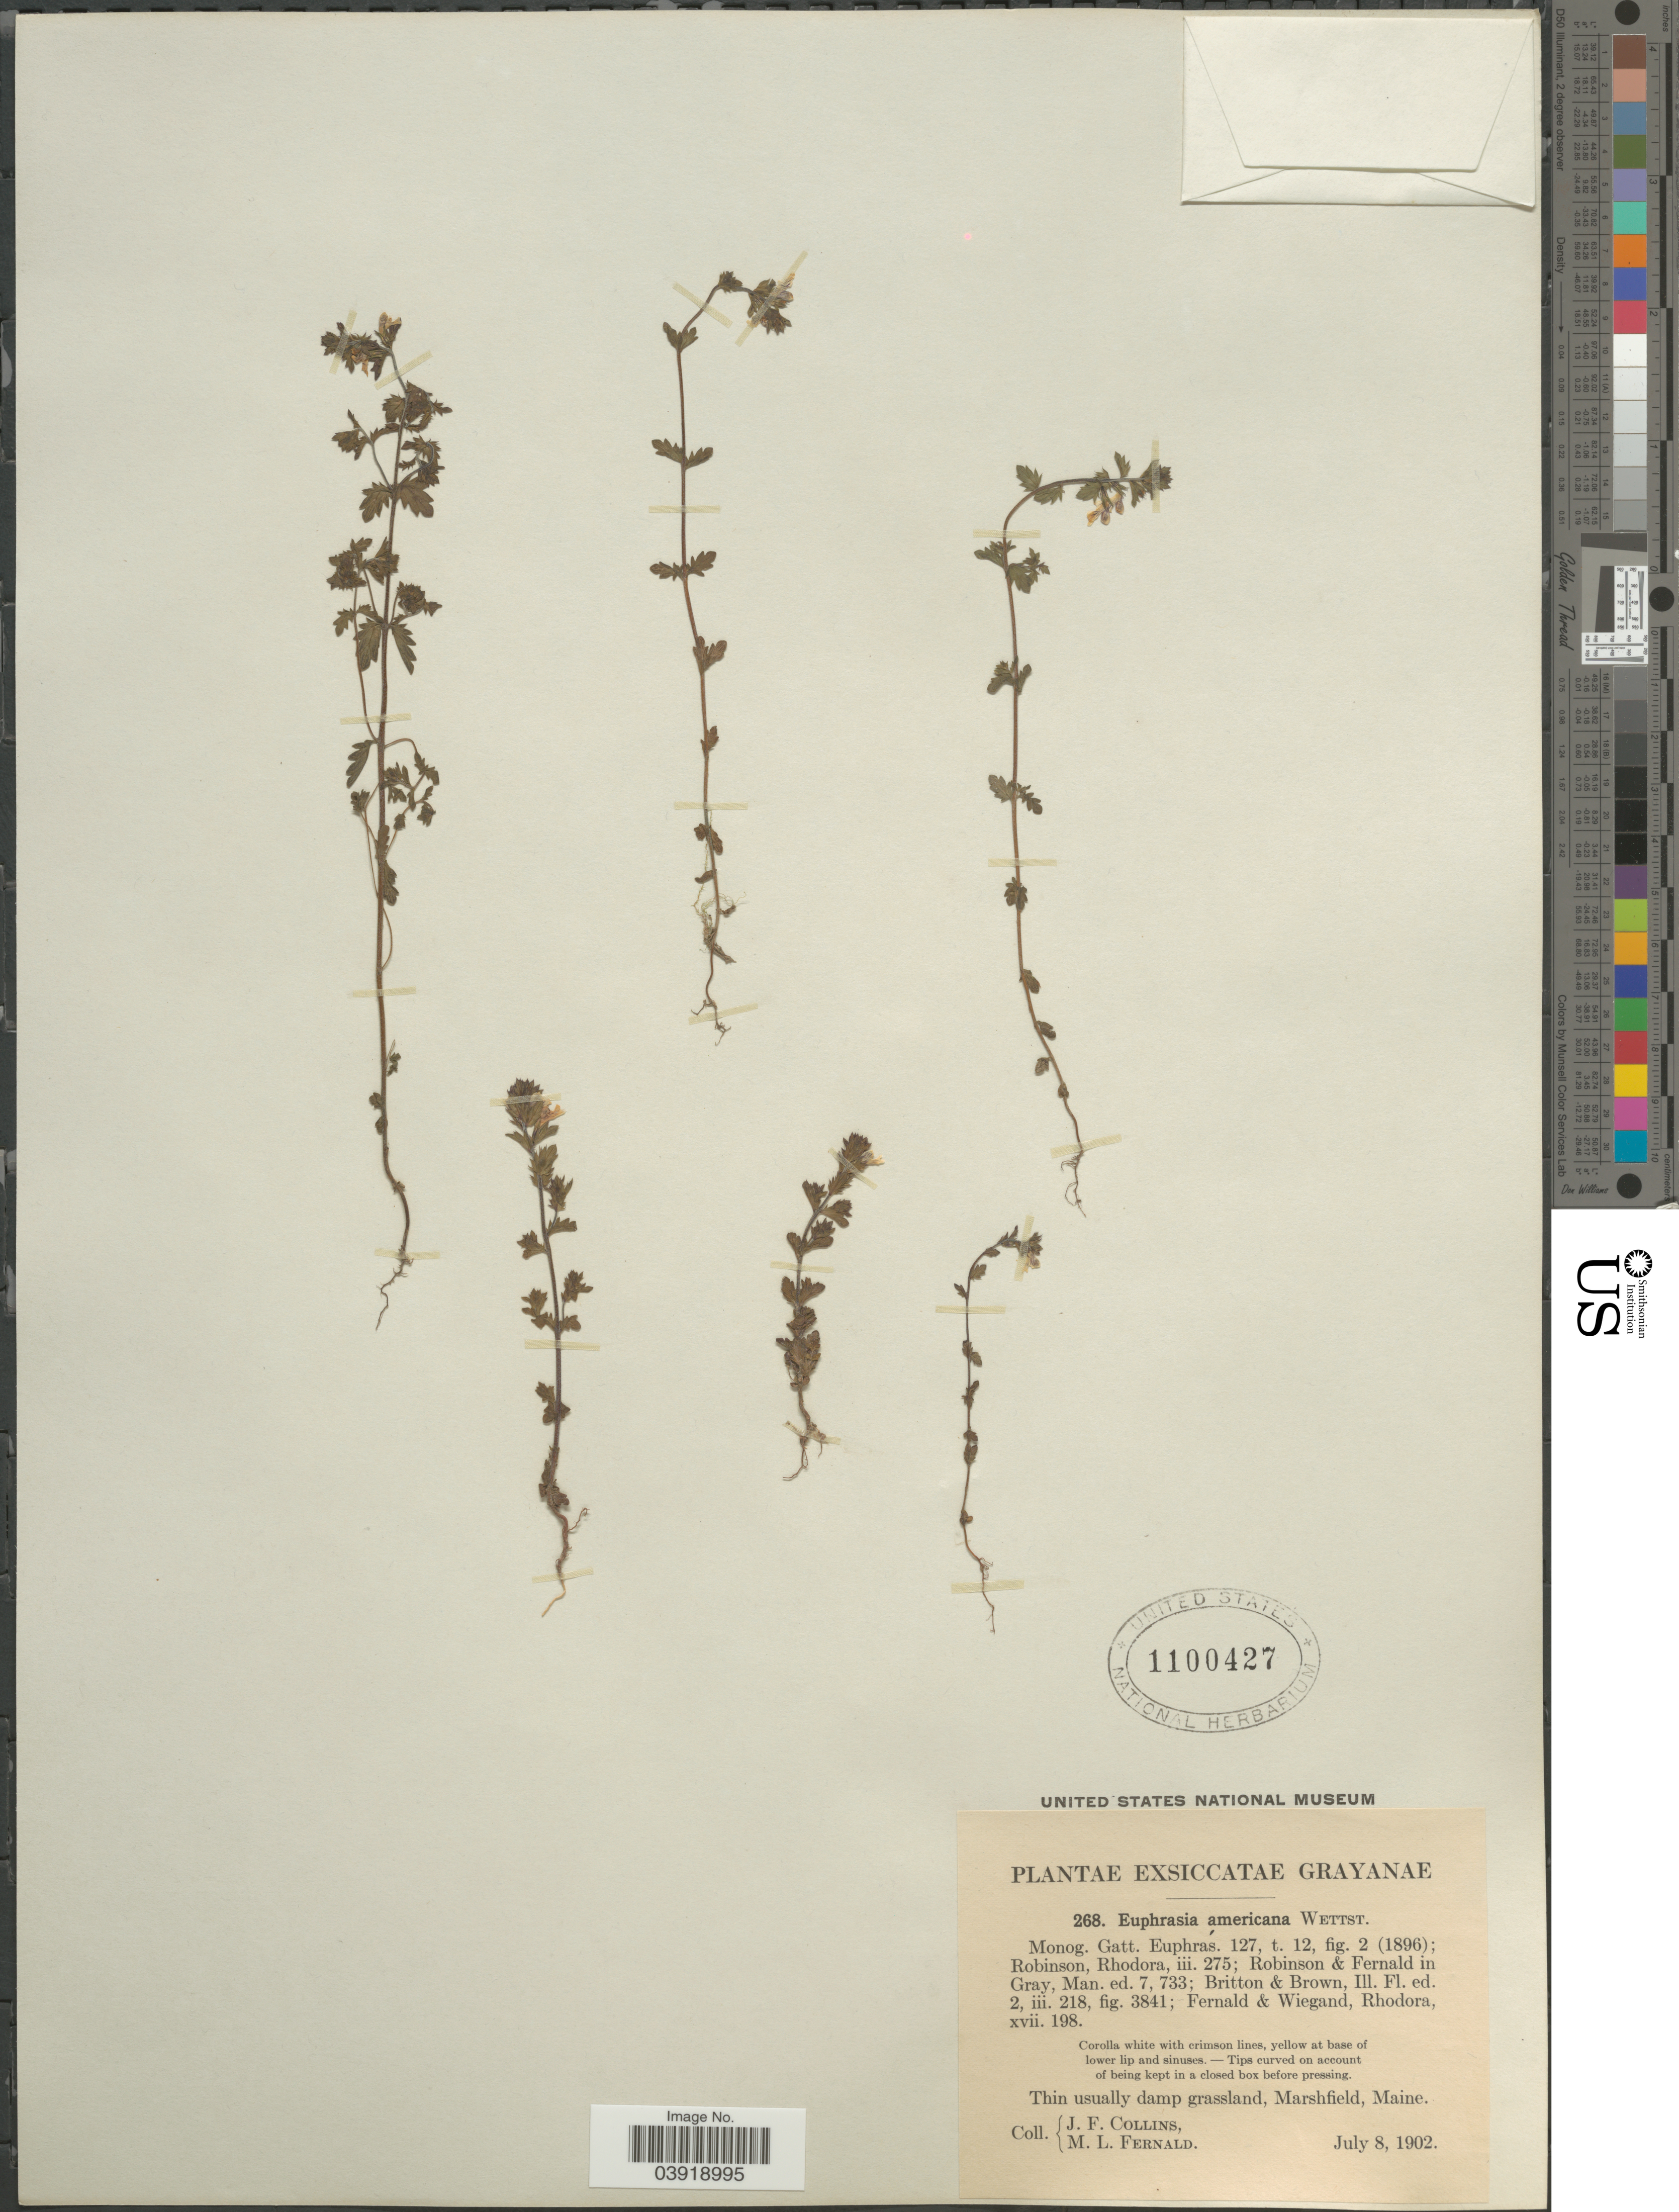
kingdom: Plantae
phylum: Tracheophyta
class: Magnoliopsida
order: Lamiales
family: Orobanchaceae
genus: Euphrasia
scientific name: Euphrasia americana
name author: Wettst.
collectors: J. Collins & M. L. Fernald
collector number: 268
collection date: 1902-07-08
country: United States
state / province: Maine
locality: Marshfield.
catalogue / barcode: US 1100427